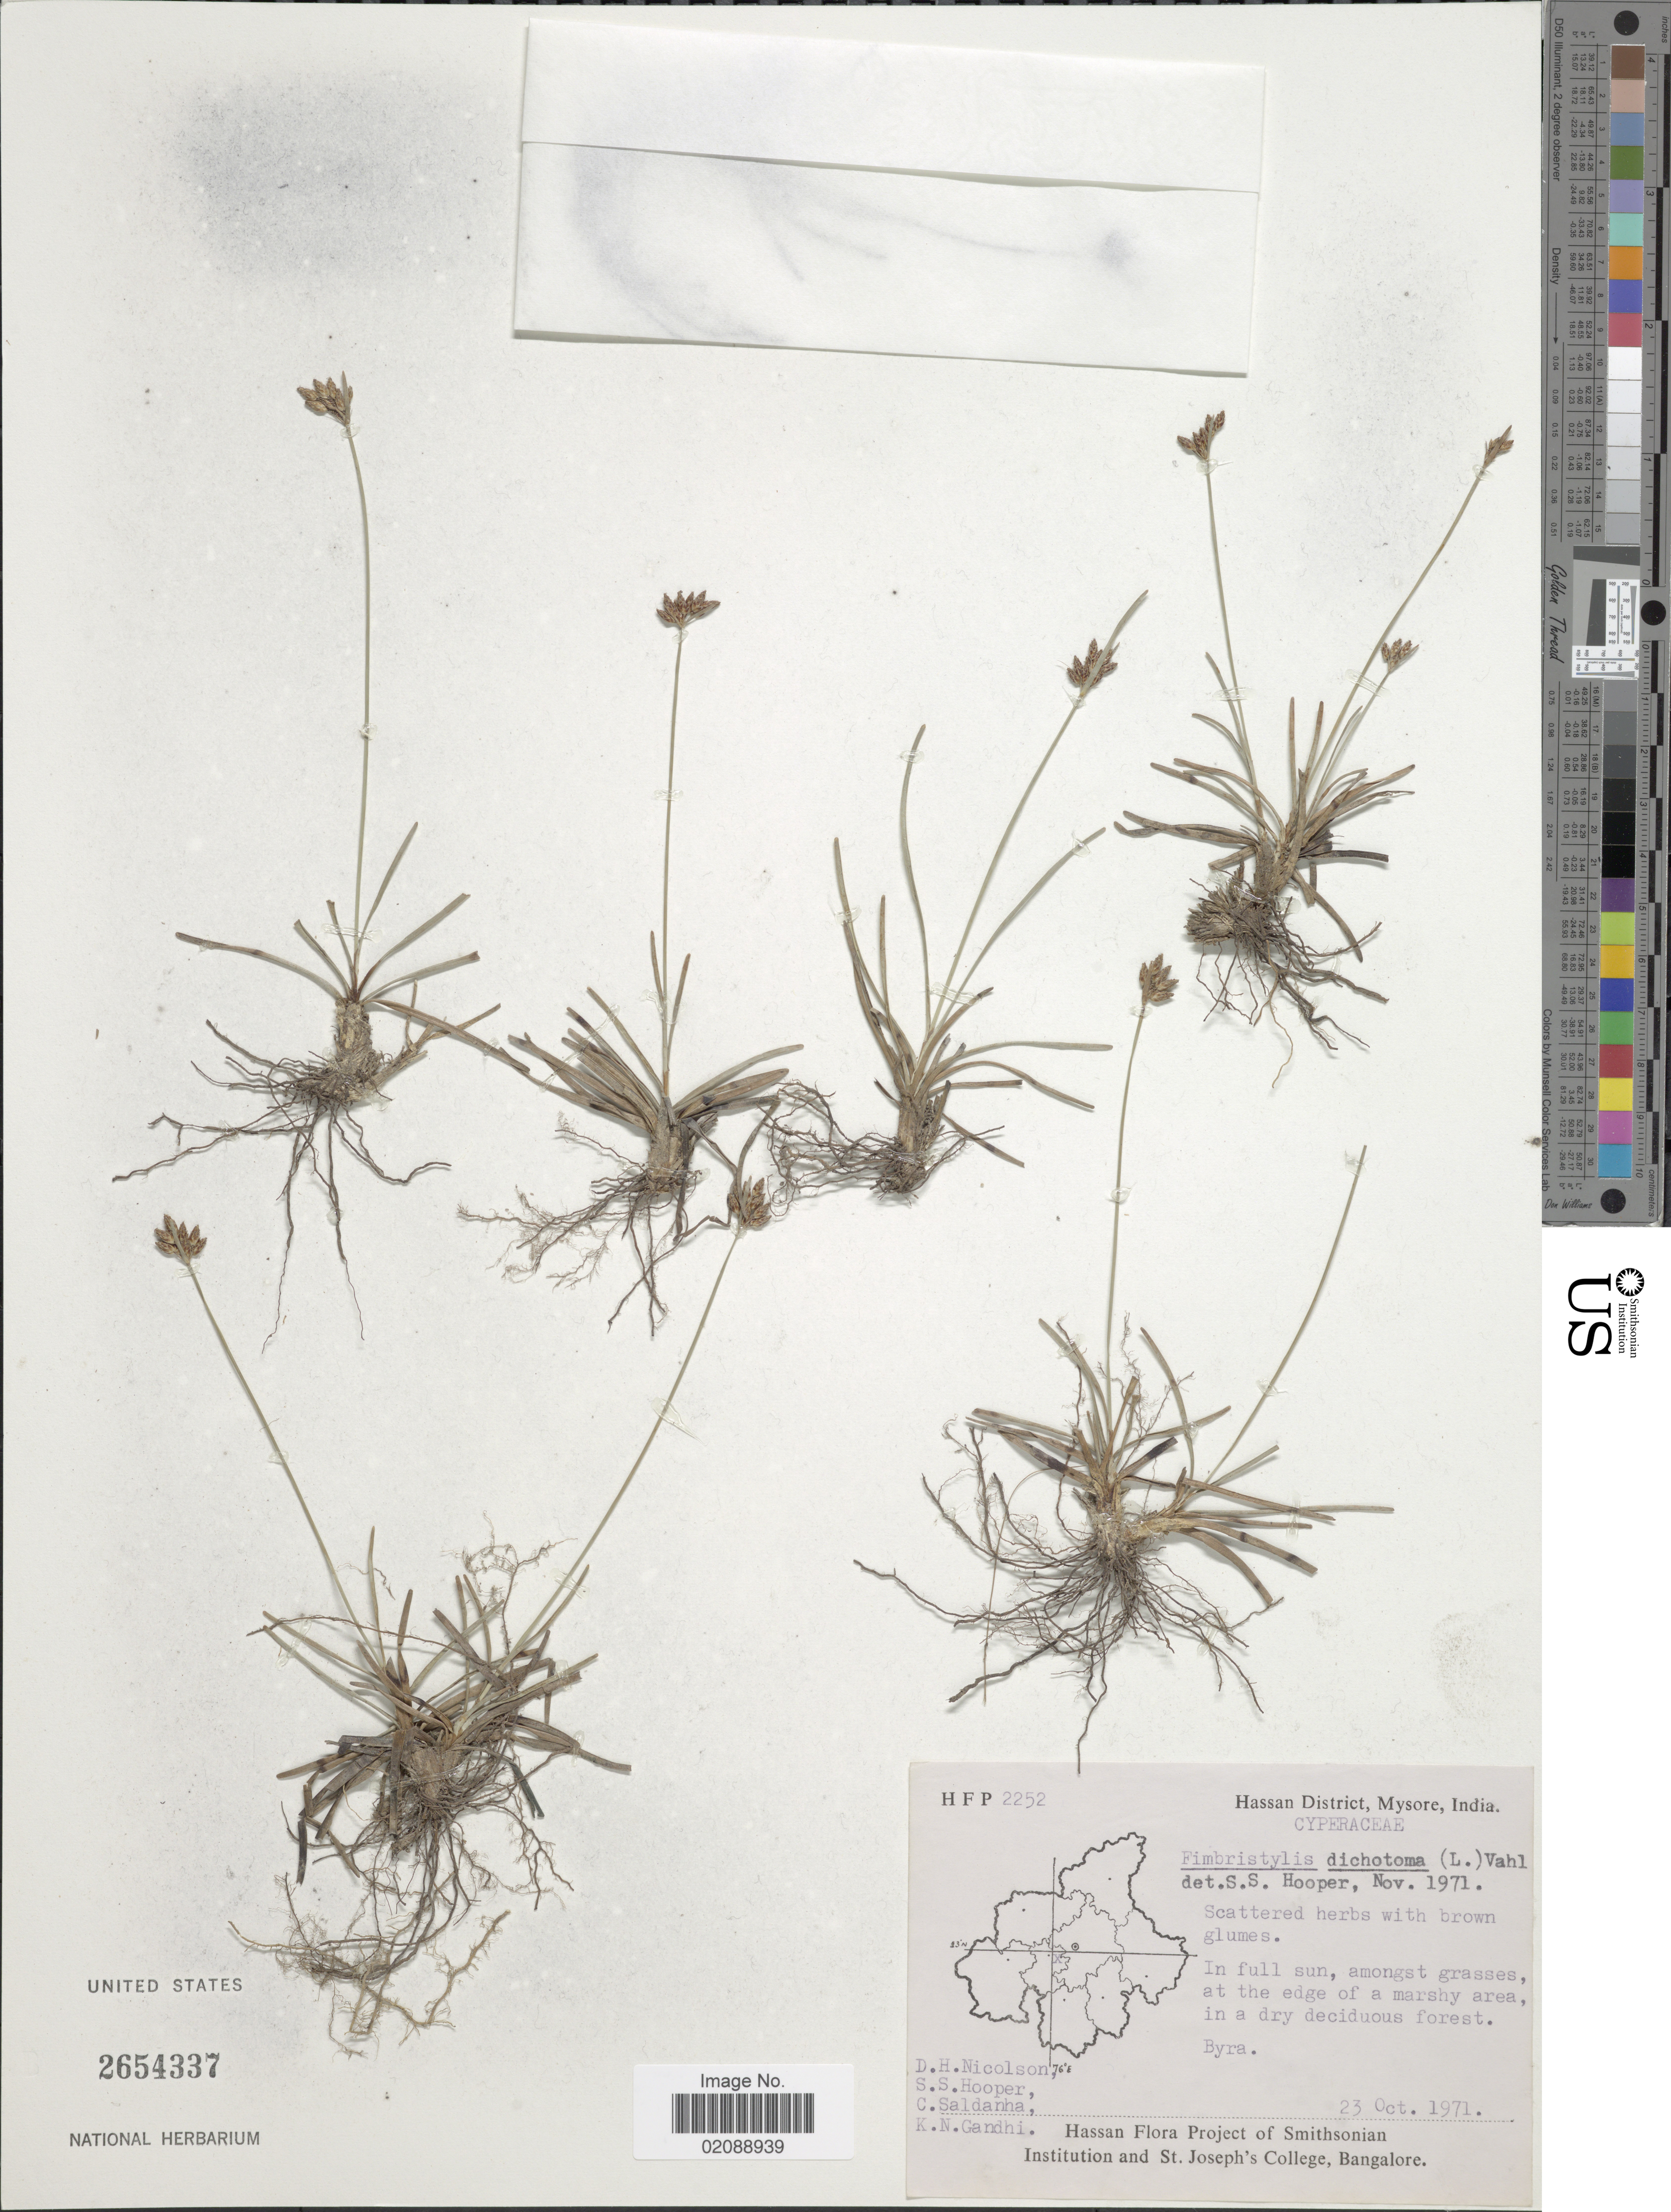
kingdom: Plantae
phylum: Tracheophyta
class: Liliopsida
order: Poales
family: Cyperaceae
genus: Fimbristylis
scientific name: Fimbristylis dichotoma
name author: (L.) Vahl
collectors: D. H. Nicolson, S. S. Hooper, C. Saldanha & K. N. Gandhi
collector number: HFP 2252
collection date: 1971-10-23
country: India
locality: Hassan District, Mysore, at the edge of a marshy area, Byra.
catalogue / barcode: US 2654337